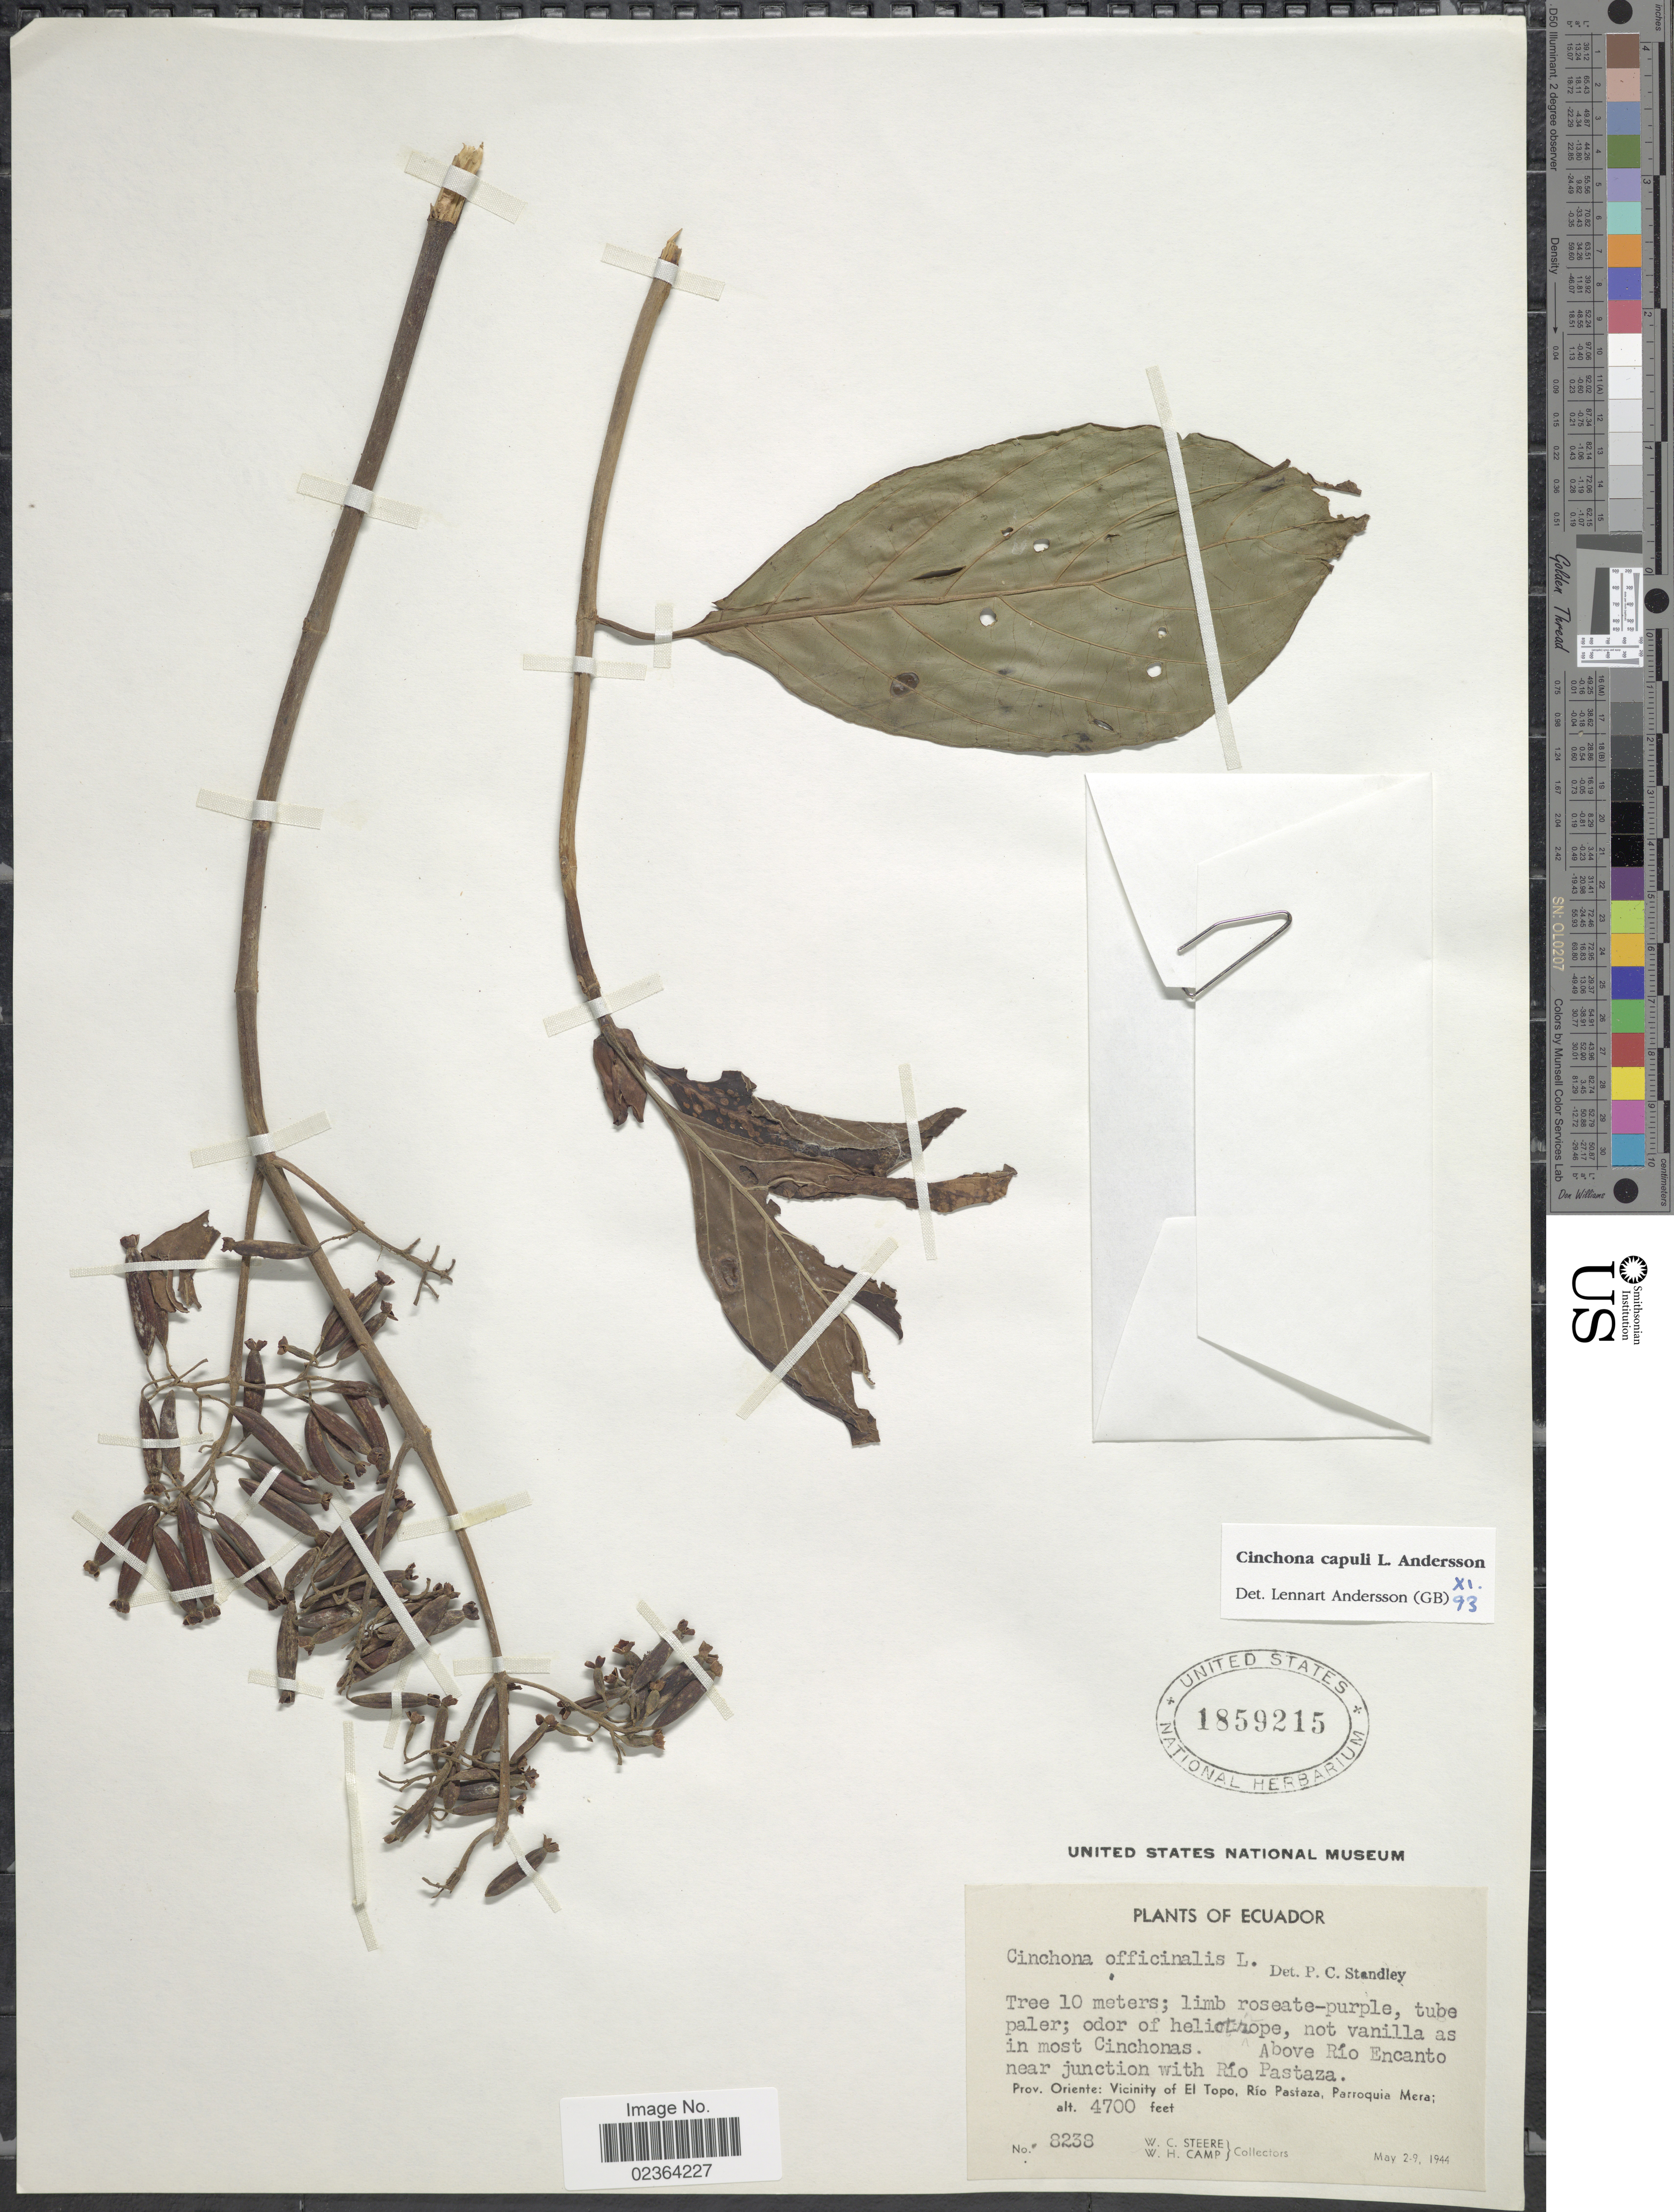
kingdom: Plantae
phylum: Tracheophyta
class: Magnoliopsida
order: Gentianales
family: Rubiaceae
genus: Cinchona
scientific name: Cinchona capuli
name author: L. Andersson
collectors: W. C. Steere & W. H. Camp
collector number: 8238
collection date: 1944-05-02/1944-05-09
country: Ecuador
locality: Prov. Oriente: Vicinity of El Topo, Rio Pastaza, Parroquia Mera, Above Rio Encanto near junction with Rio Pastaza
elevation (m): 1433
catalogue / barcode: US 1859215